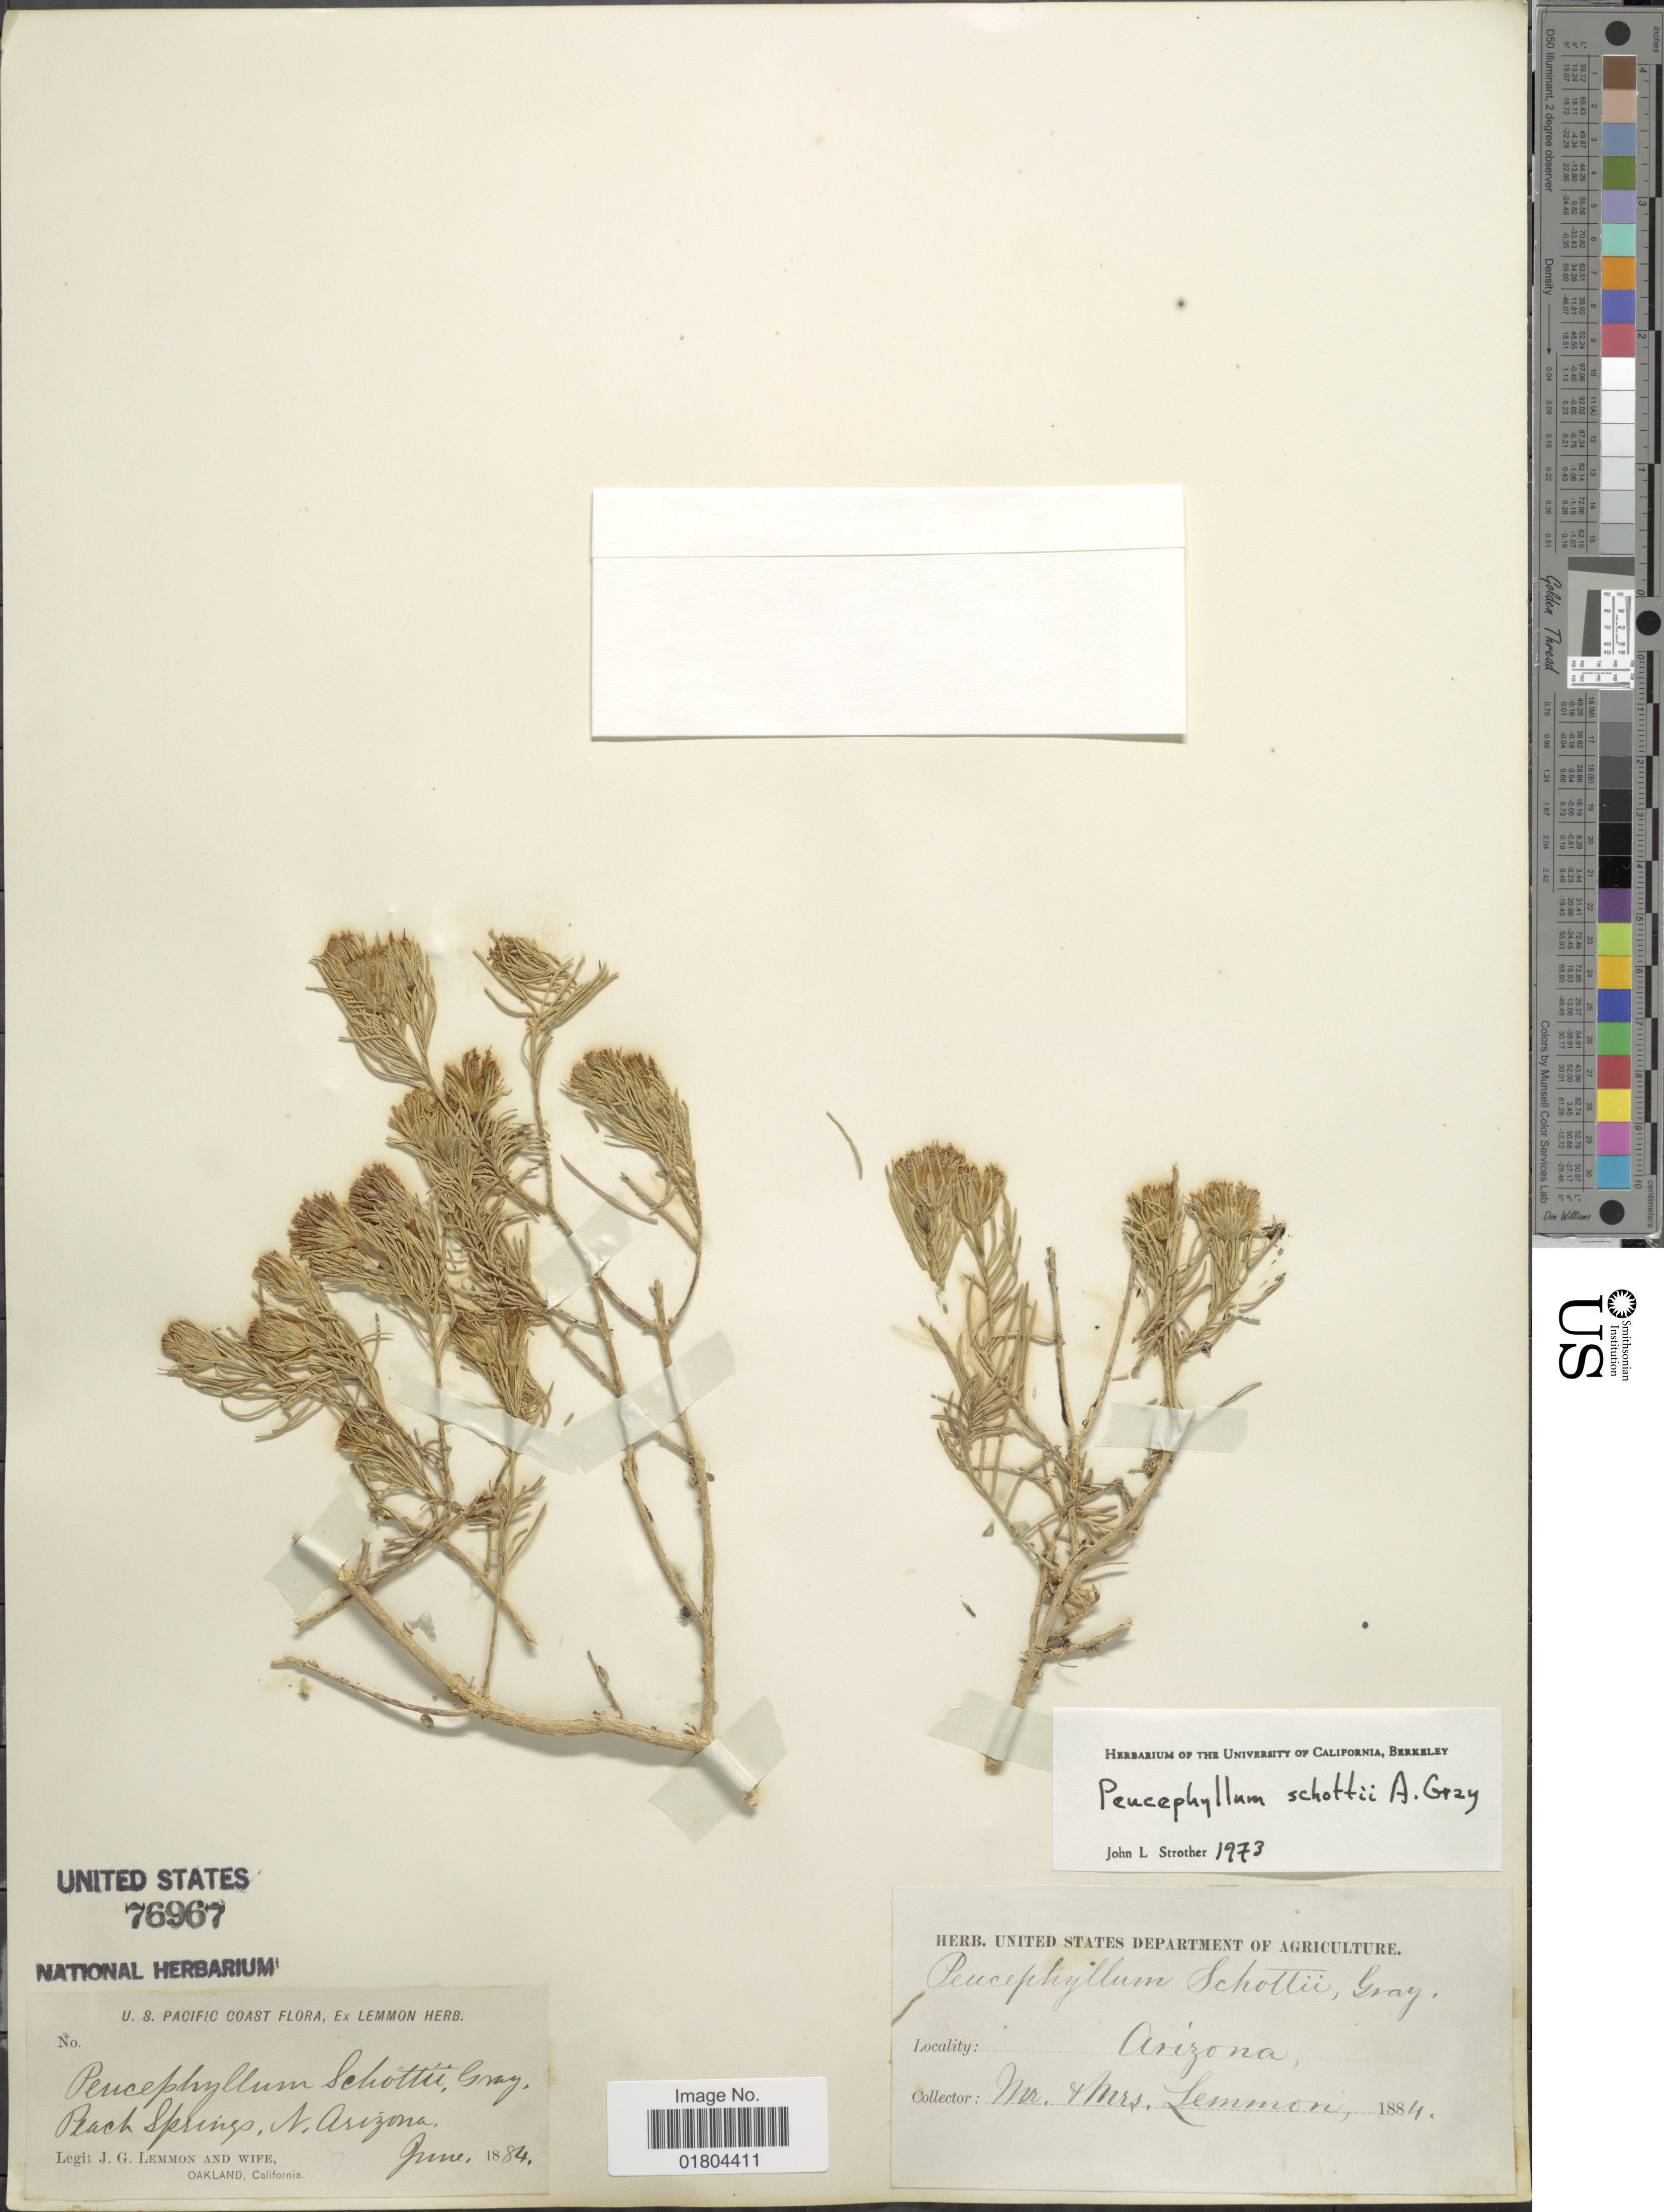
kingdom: Plantae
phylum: Tracheophyta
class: Magnoliopsida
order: Asterales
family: Asteraceae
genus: Peucephyllum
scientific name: Peucephyllum schottii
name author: A. Gray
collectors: J. Lemmon & Mrs. J. G. Lemmon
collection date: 1884-06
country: United States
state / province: Arizona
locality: U.S. Pacific Coast, Peach Springs, N Arizona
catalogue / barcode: US 76967